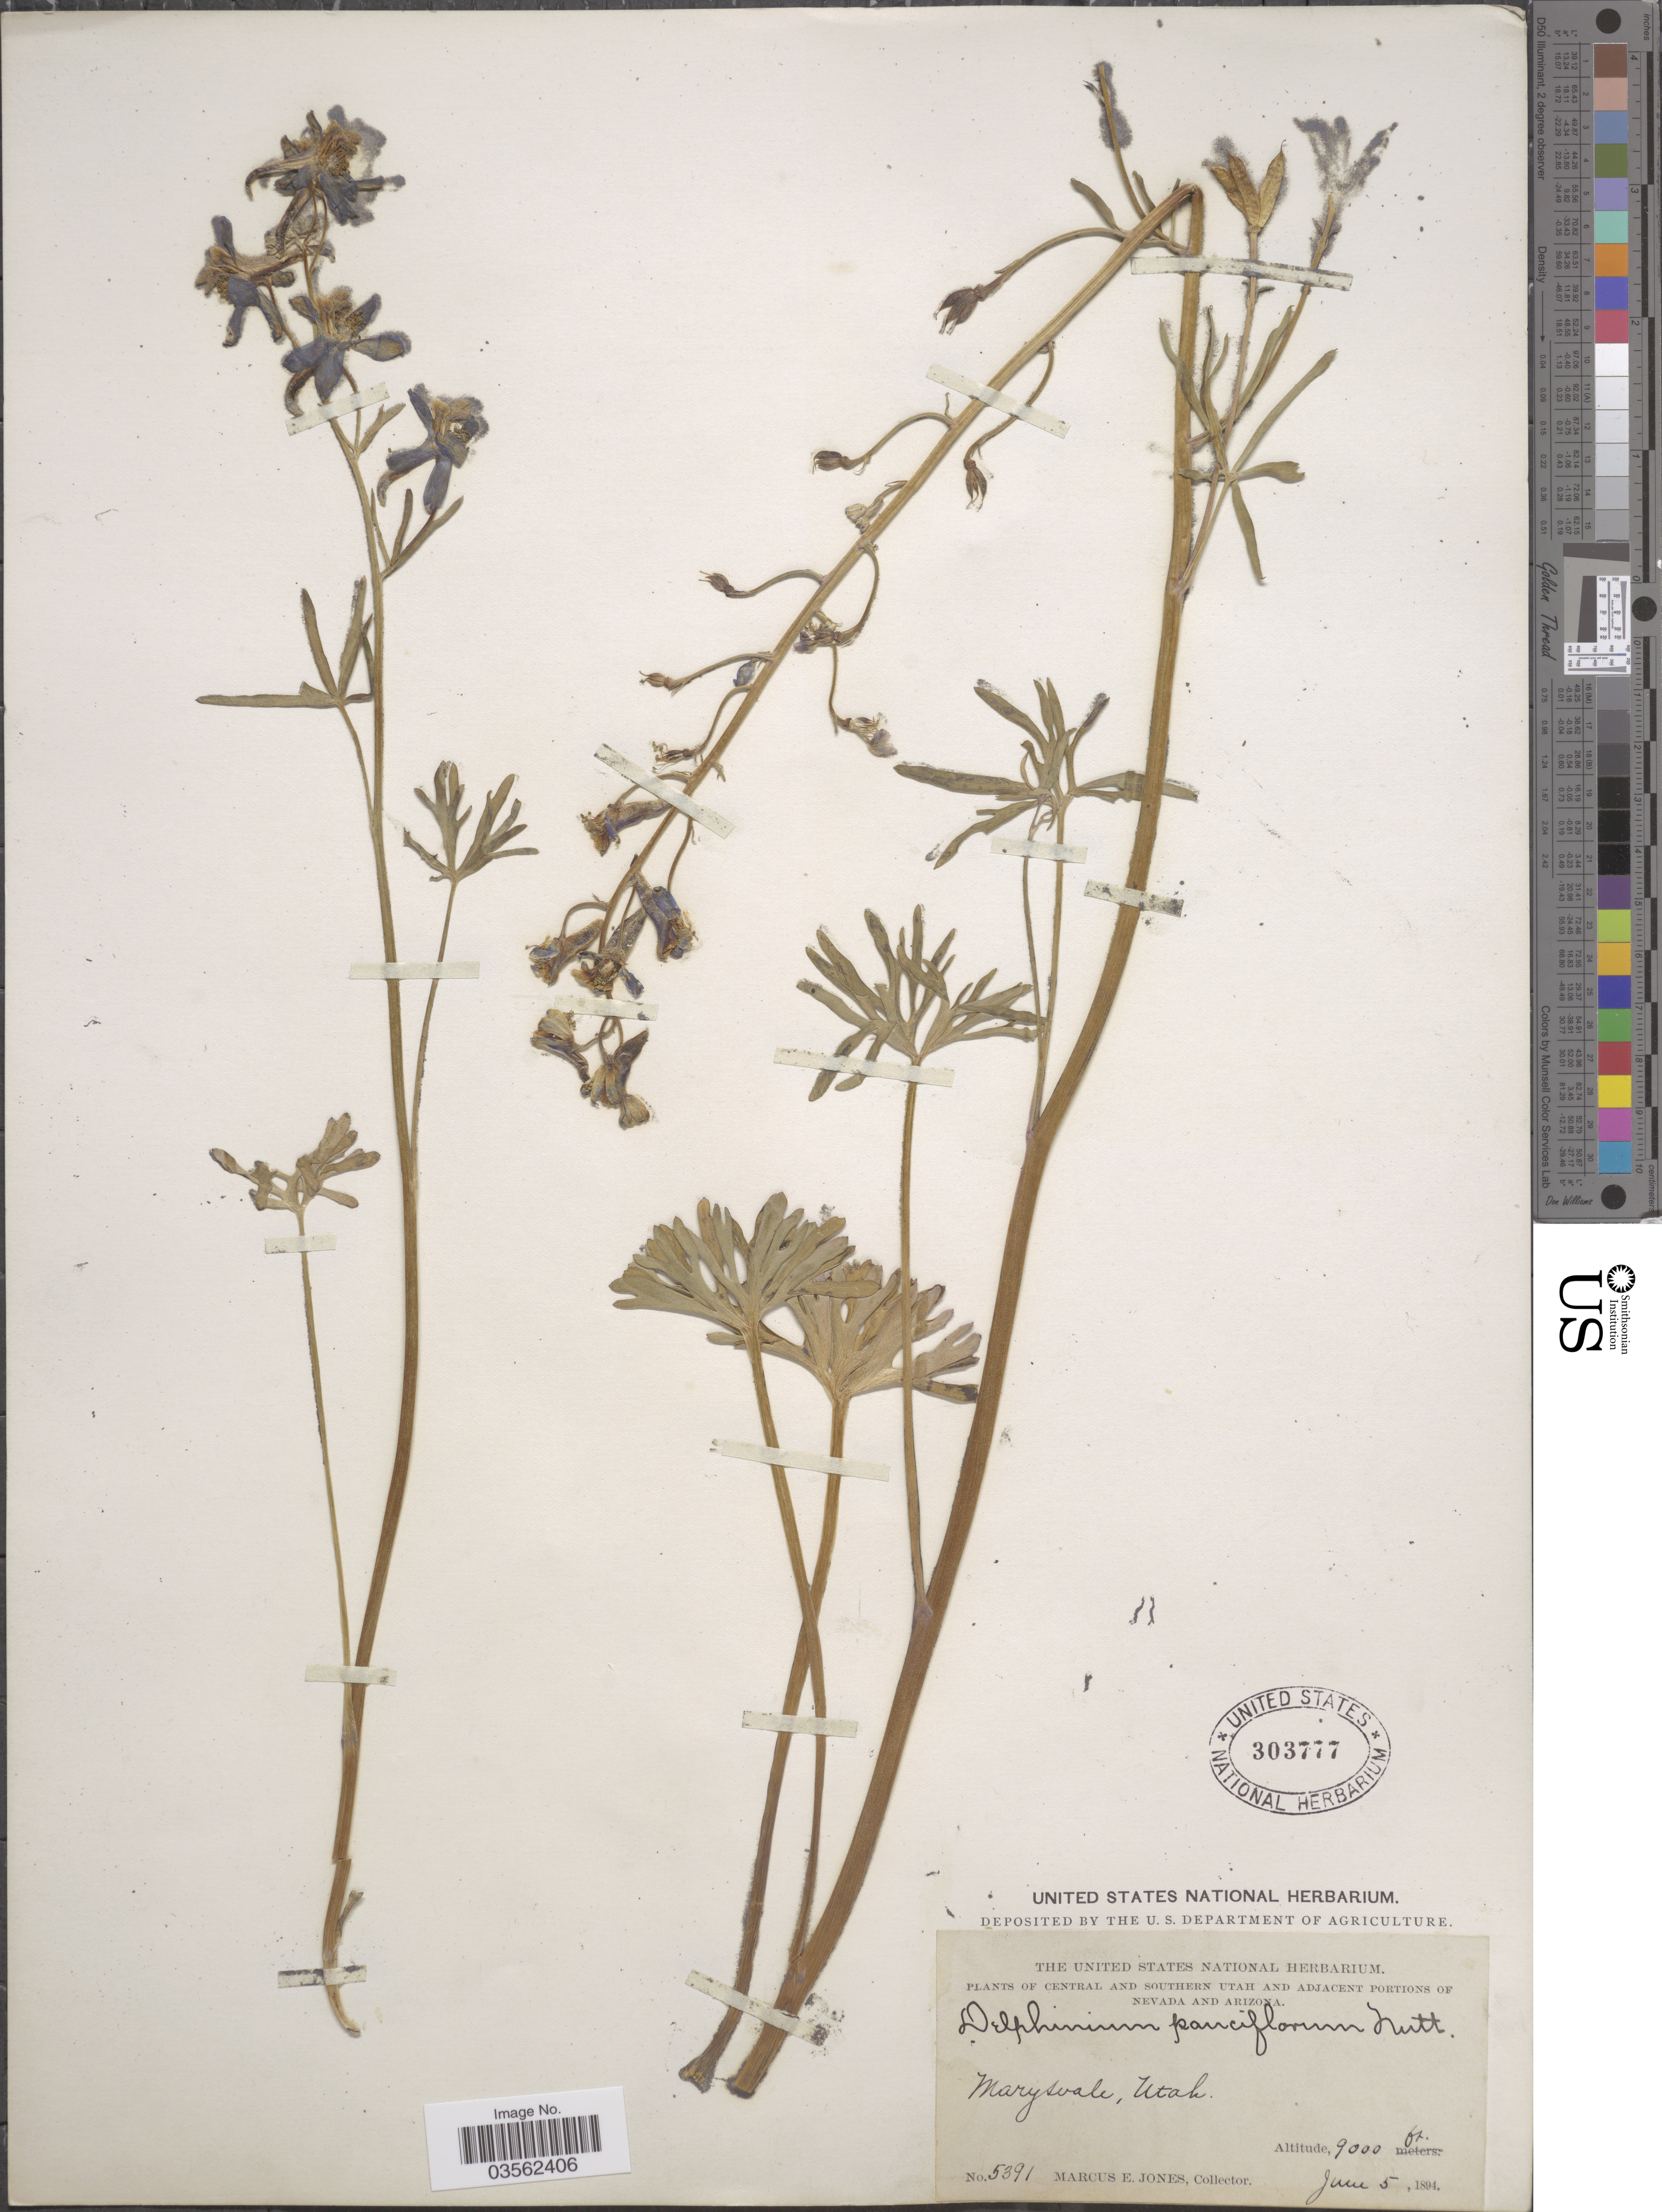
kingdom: Plantae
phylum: Tracheophyta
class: Magnoliopsida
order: Ranunculales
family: Ranunculaceae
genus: Delphinium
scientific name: Delphinium bicolor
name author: Nutt.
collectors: M. E. Jones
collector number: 5391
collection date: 1894-06-05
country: United States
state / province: Utah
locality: Central and Southern Utah. Marysvale.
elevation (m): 2743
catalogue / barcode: US 303777